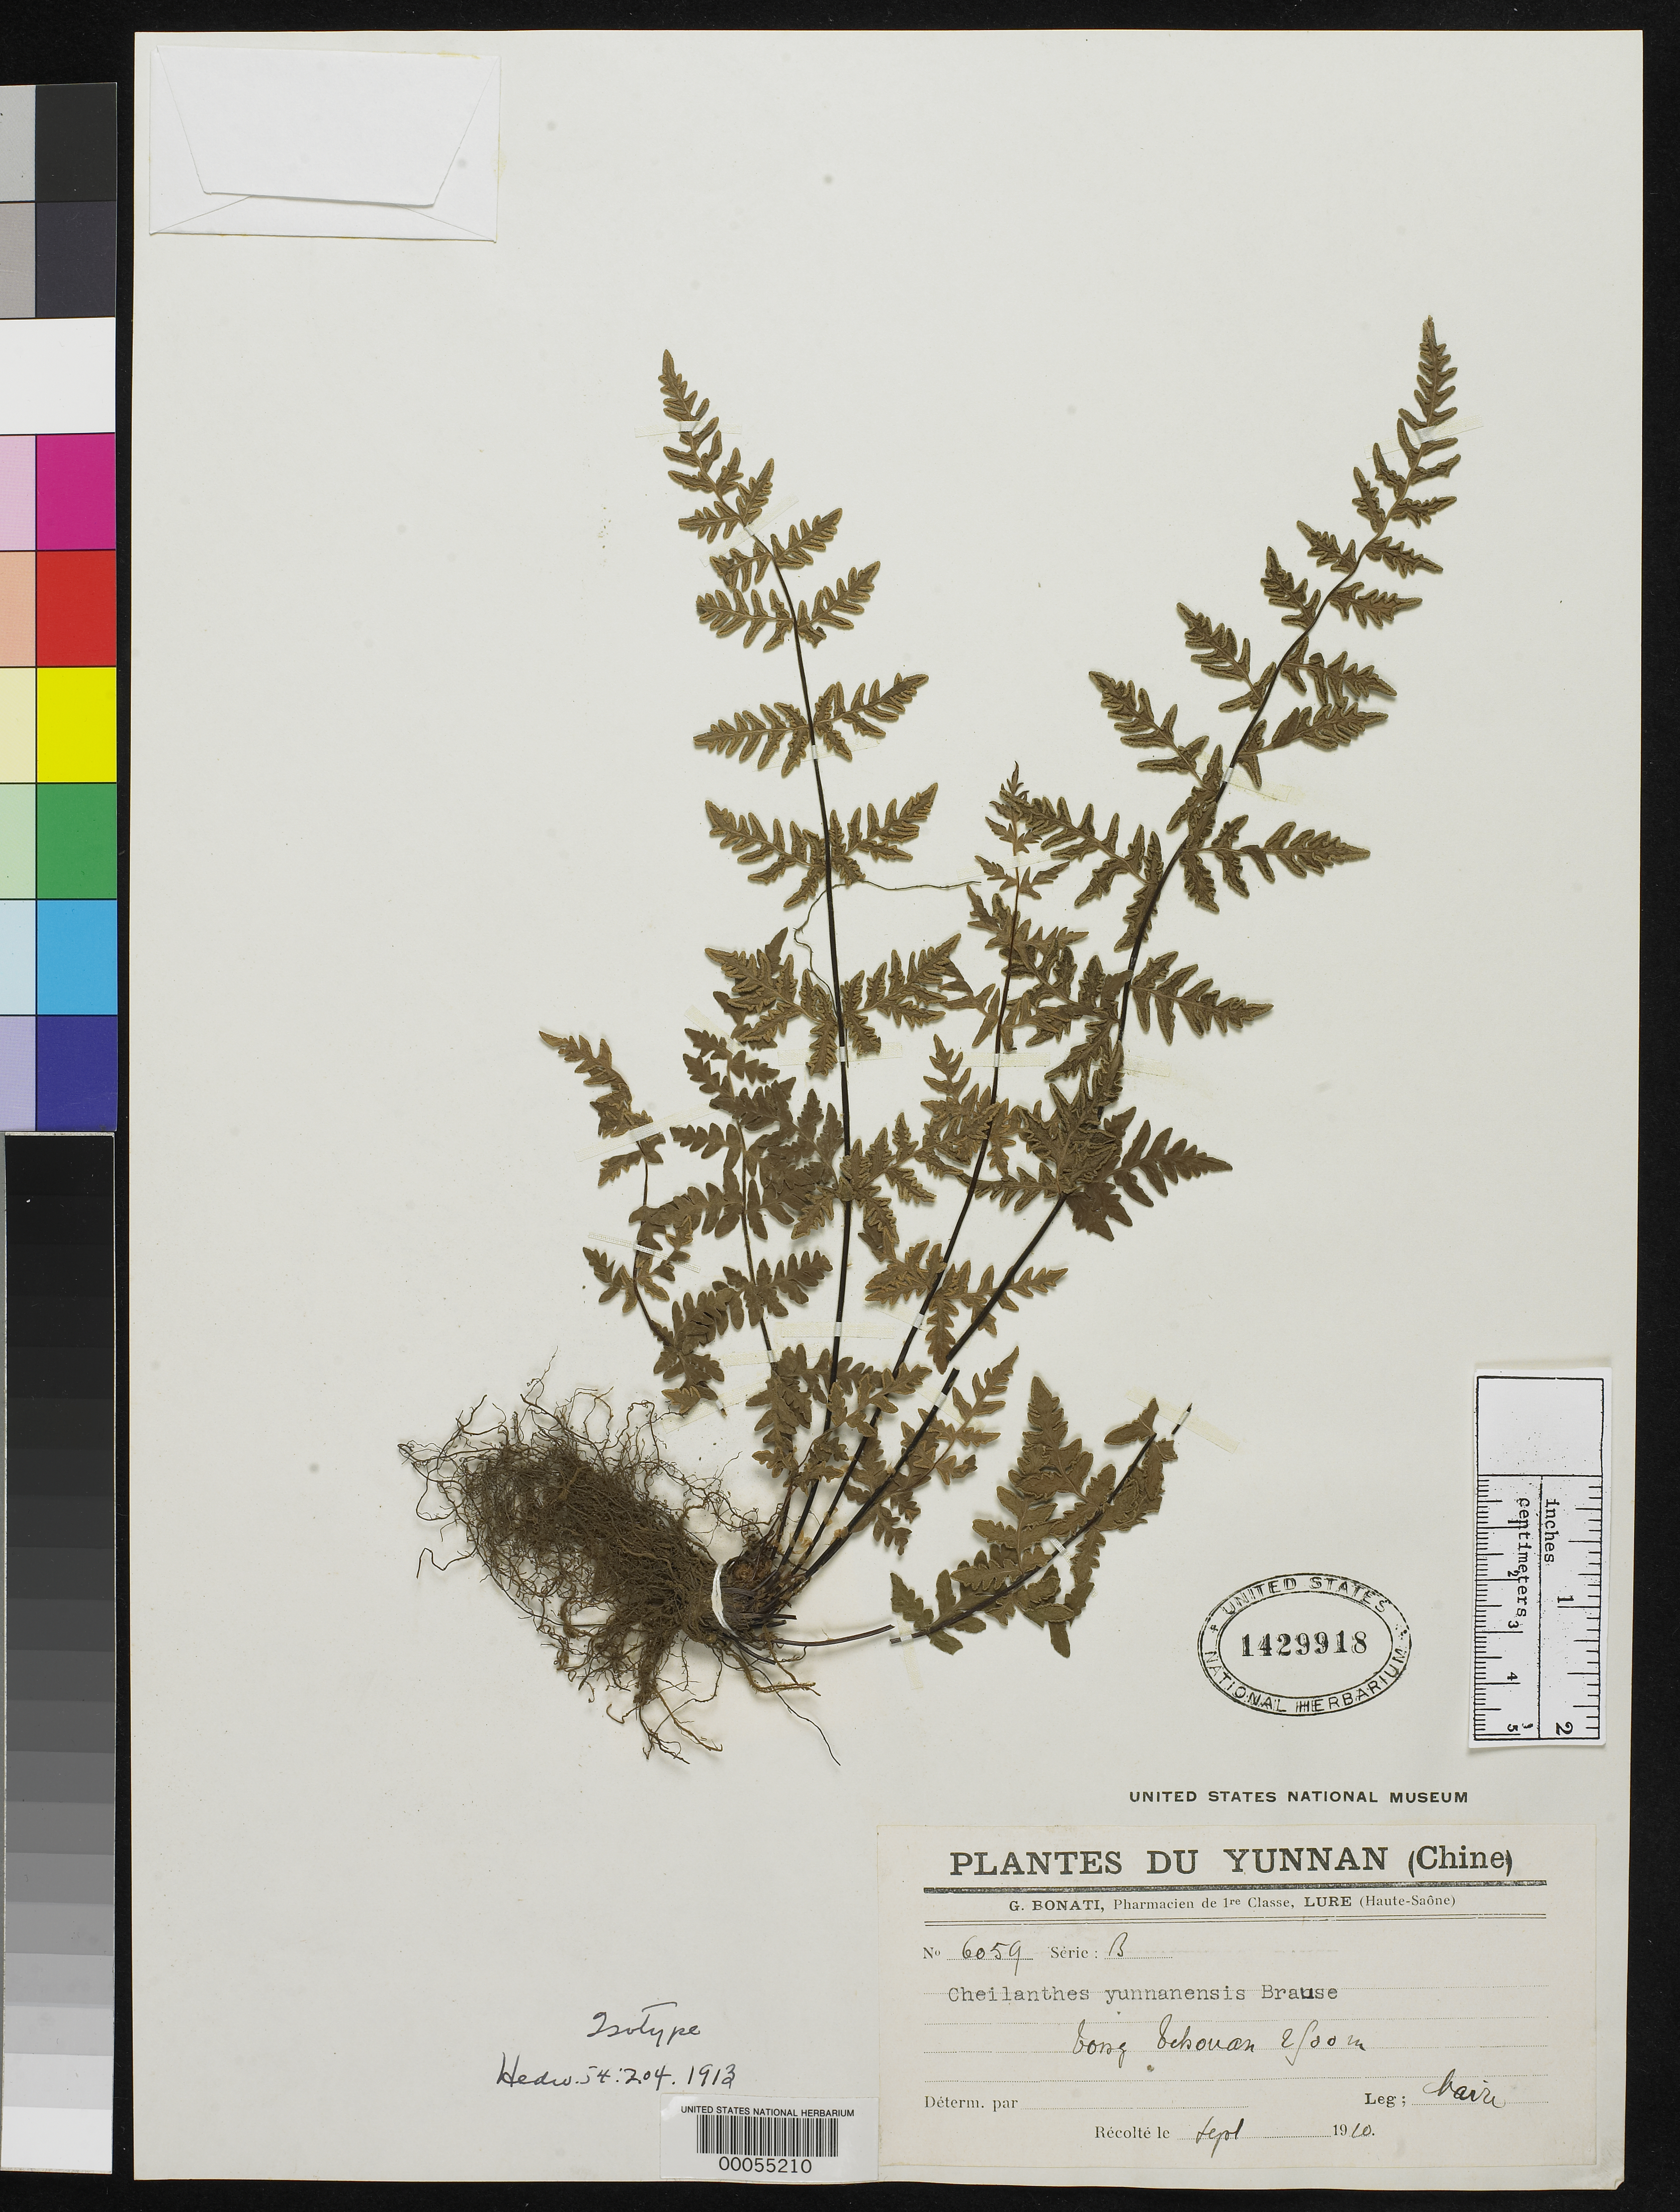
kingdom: Plantae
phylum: Tracheophyta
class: Polypodiopsida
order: Polypodiales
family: Pteridaceae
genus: Cheilanthes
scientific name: Cheilanthes yunnanensis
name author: Brause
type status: Type Collection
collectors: E. E. Maire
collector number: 6059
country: China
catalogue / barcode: US 1429918